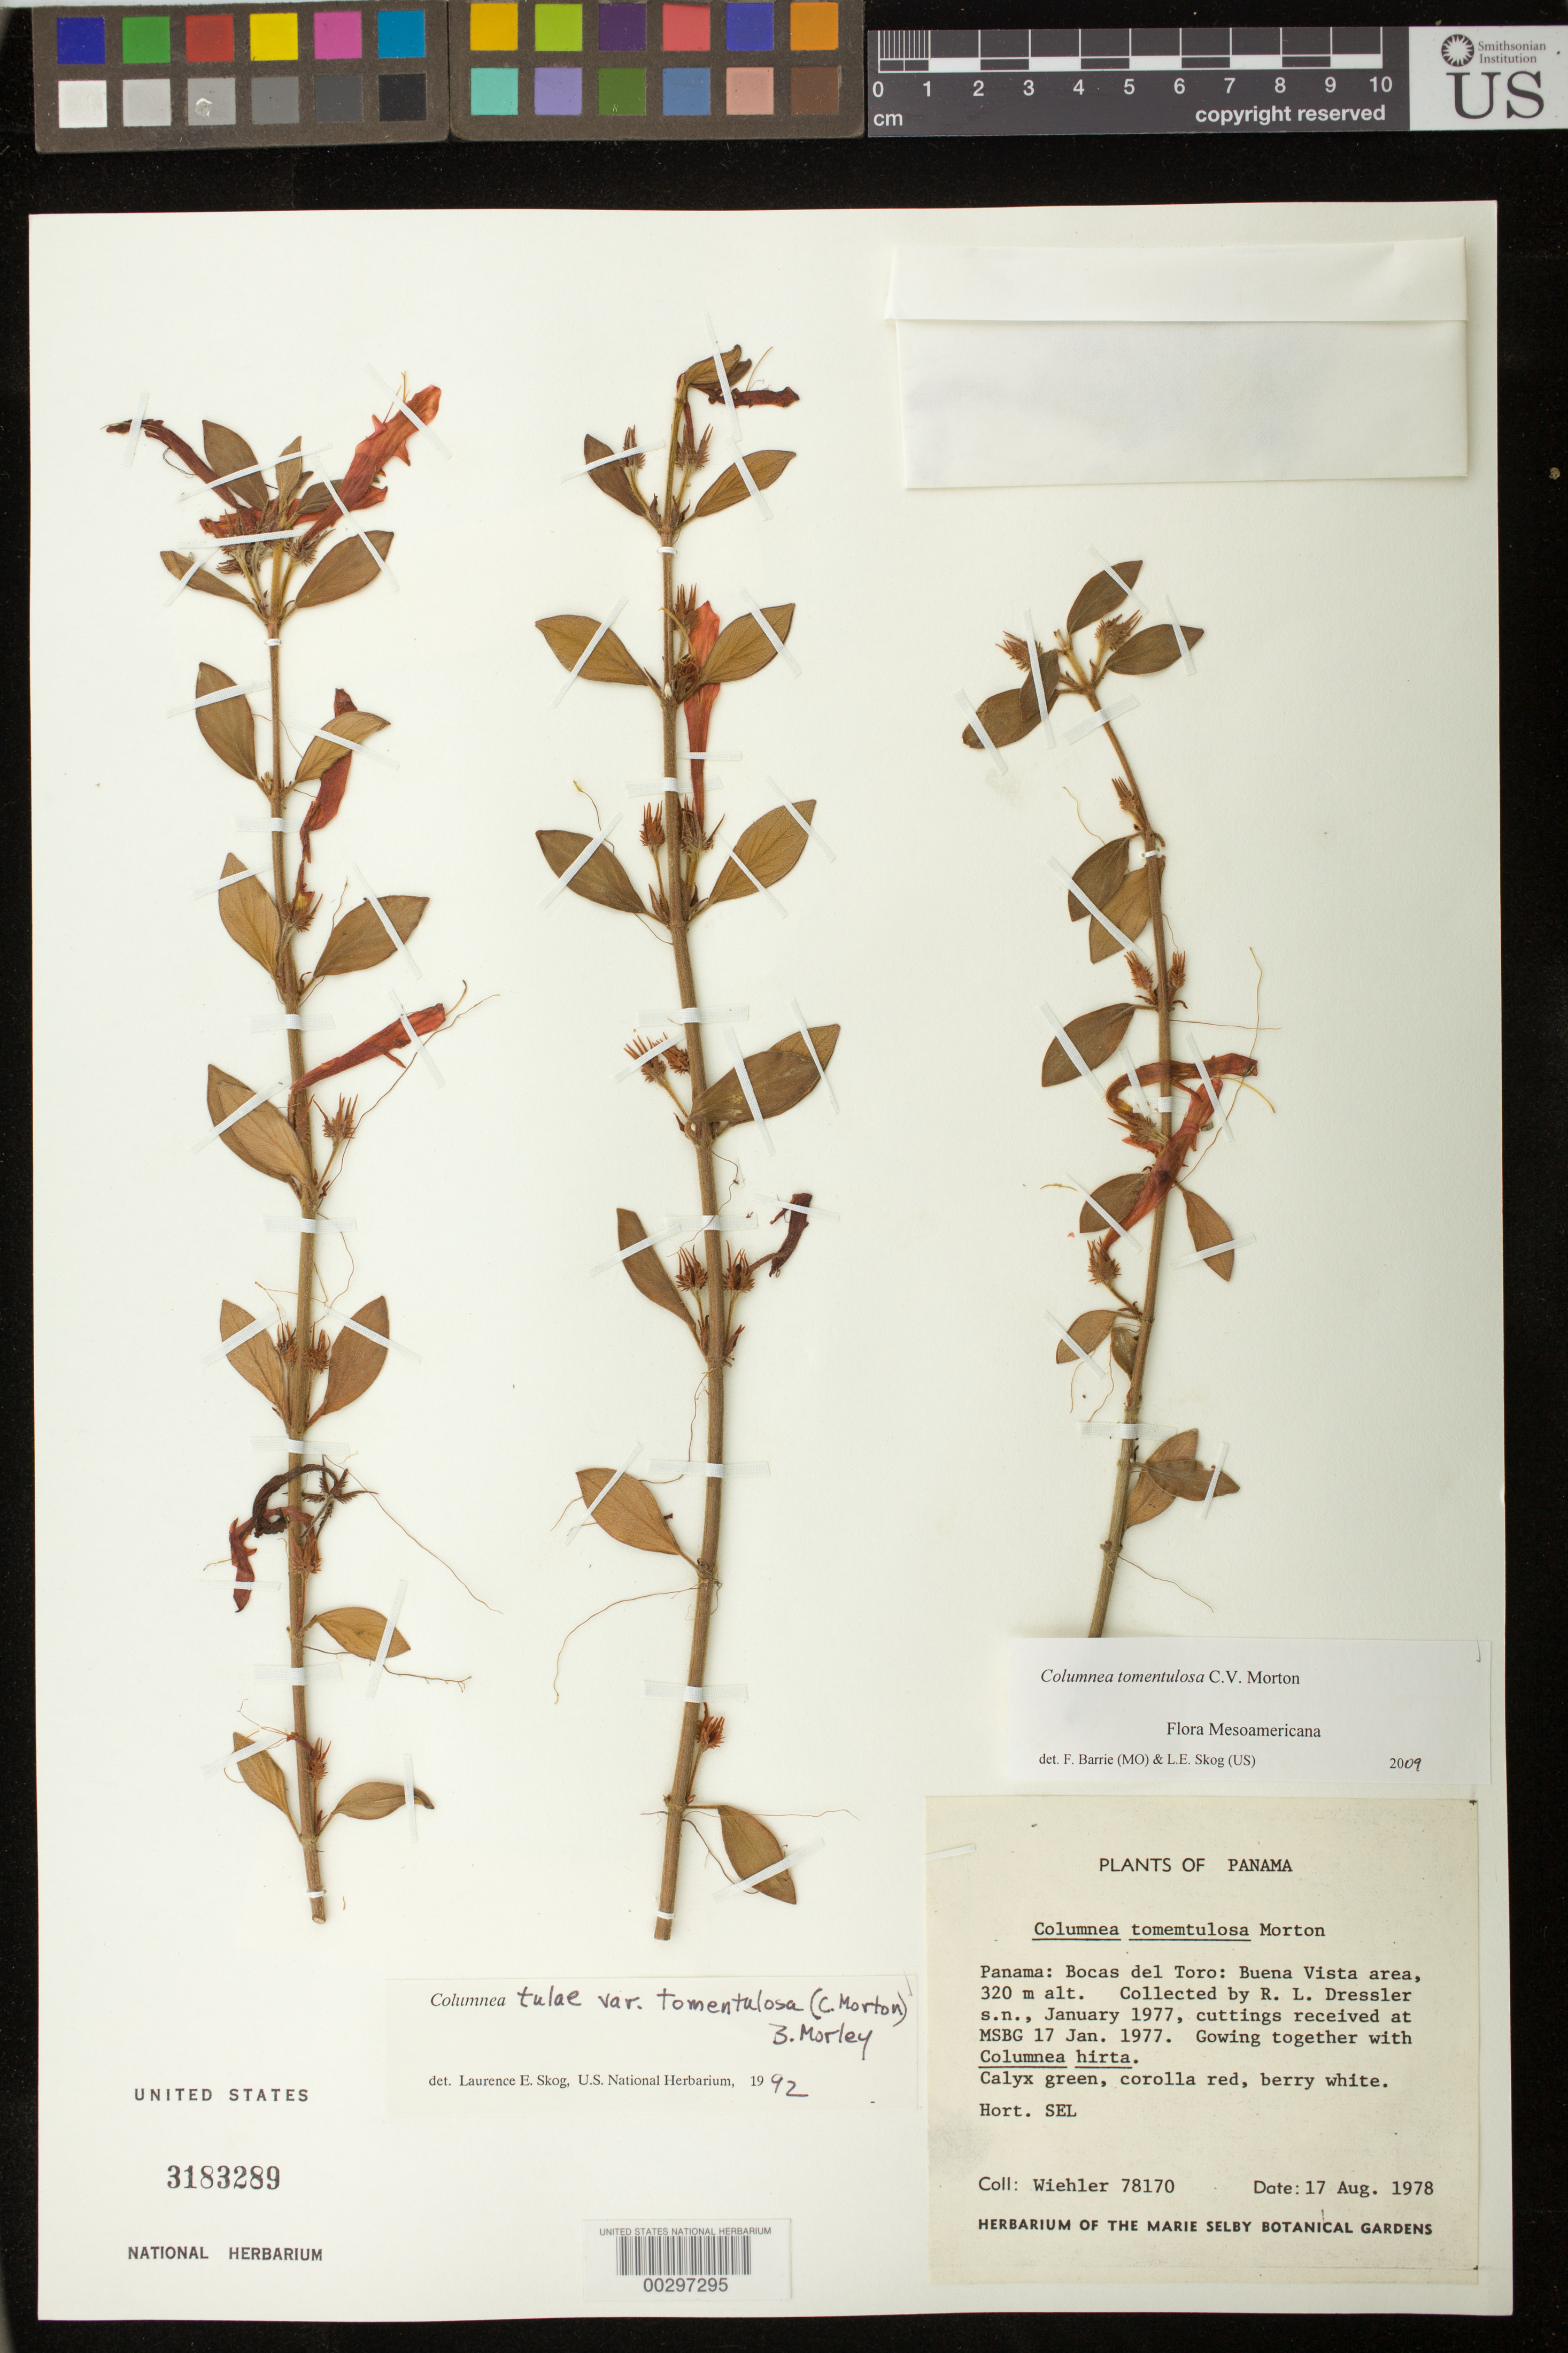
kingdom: Plantae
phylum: Tracheophyta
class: Magnoliopsida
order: Lamiales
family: Gesneriaceae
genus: Columnea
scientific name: Columnea tomentulosa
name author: C.V. Morton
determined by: Barrie, F. R.; Skog, Laurence E.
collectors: H. J. Wiehler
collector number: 78170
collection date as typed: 17 Aug 1978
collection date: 1978-08-17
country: Panama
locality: Cult. Hort. Selby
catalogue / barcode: US 3183289